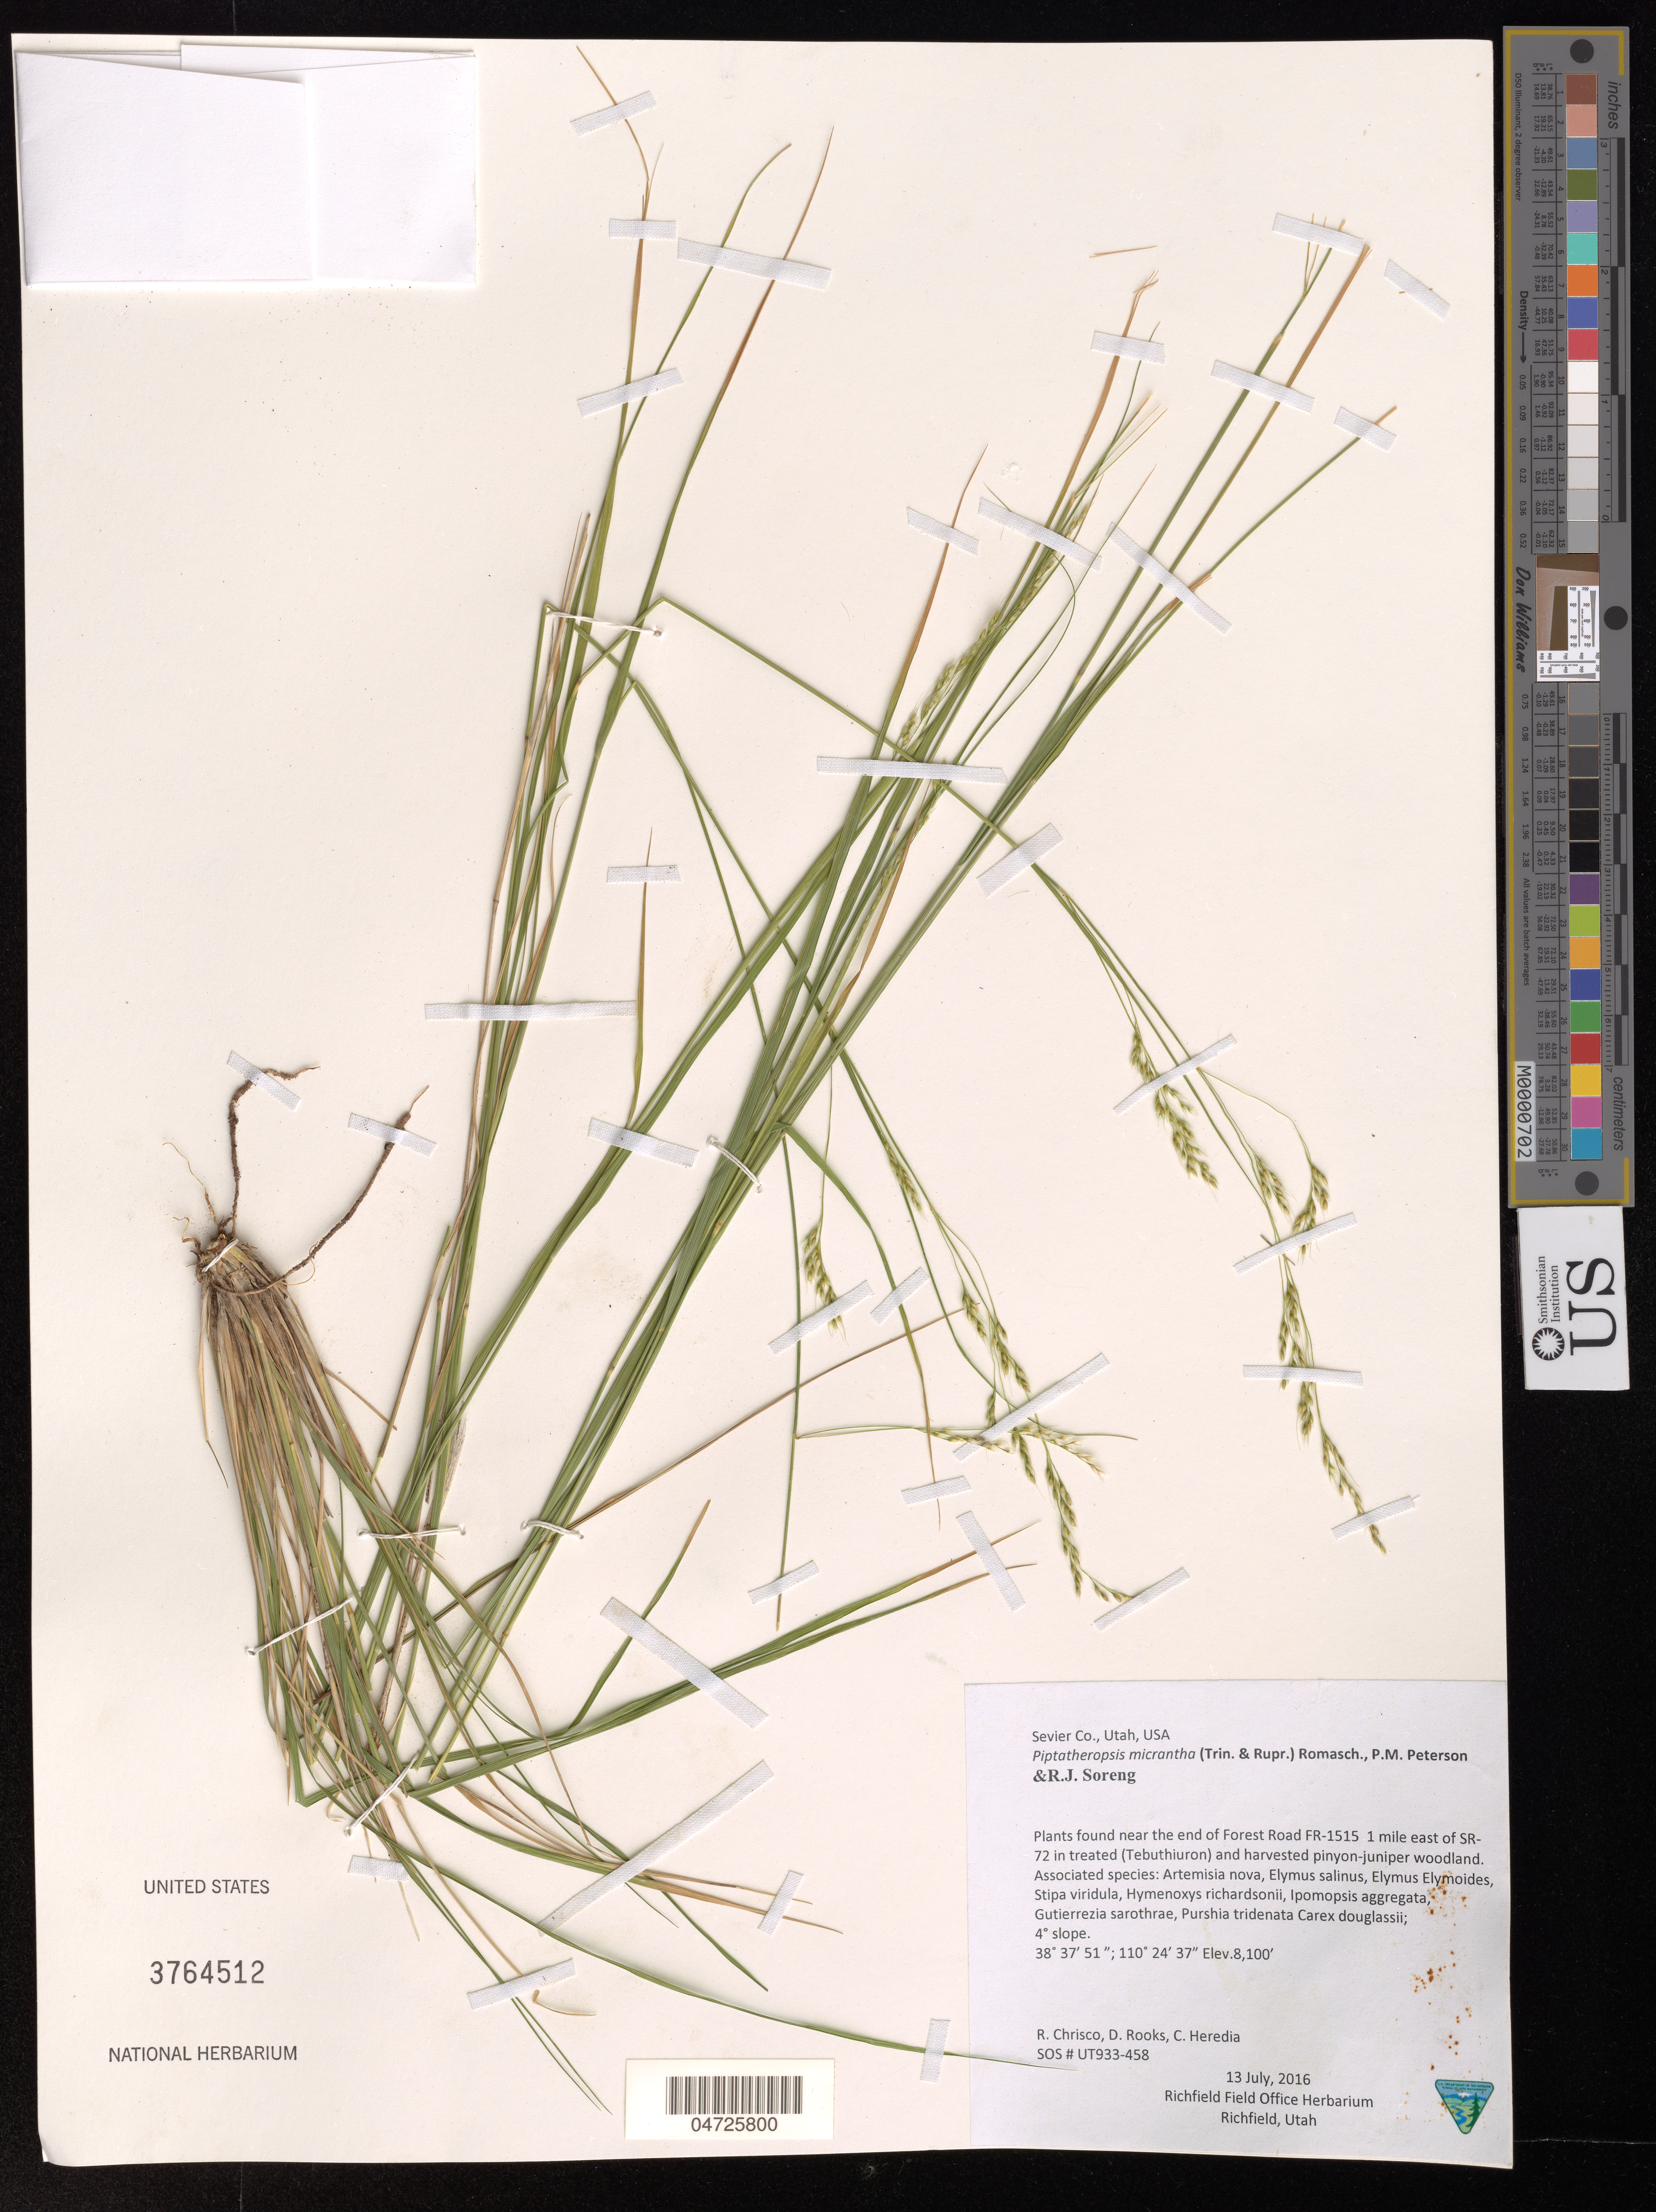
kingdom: Plantae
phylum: Tracheophyta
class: Liliopsida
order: Poales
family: Poaceae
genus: Piptatheropsis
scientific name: Piptatheropsis micrantha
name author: (Trin. & Rupr.) Romasch.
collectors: R. Chrisco, D. Rooks & C. Heredia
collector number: UT933-458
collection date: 2016-07-13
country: United States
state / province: Utah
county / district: Sevier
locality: Sevier Co. Plants found near the end of Forest Road FR-1515 1 mile east of SR-72 in treated (Tebuthiuron) amd harvested pinyon-juniper woodland.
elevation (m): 2469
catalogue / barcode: US 3764512